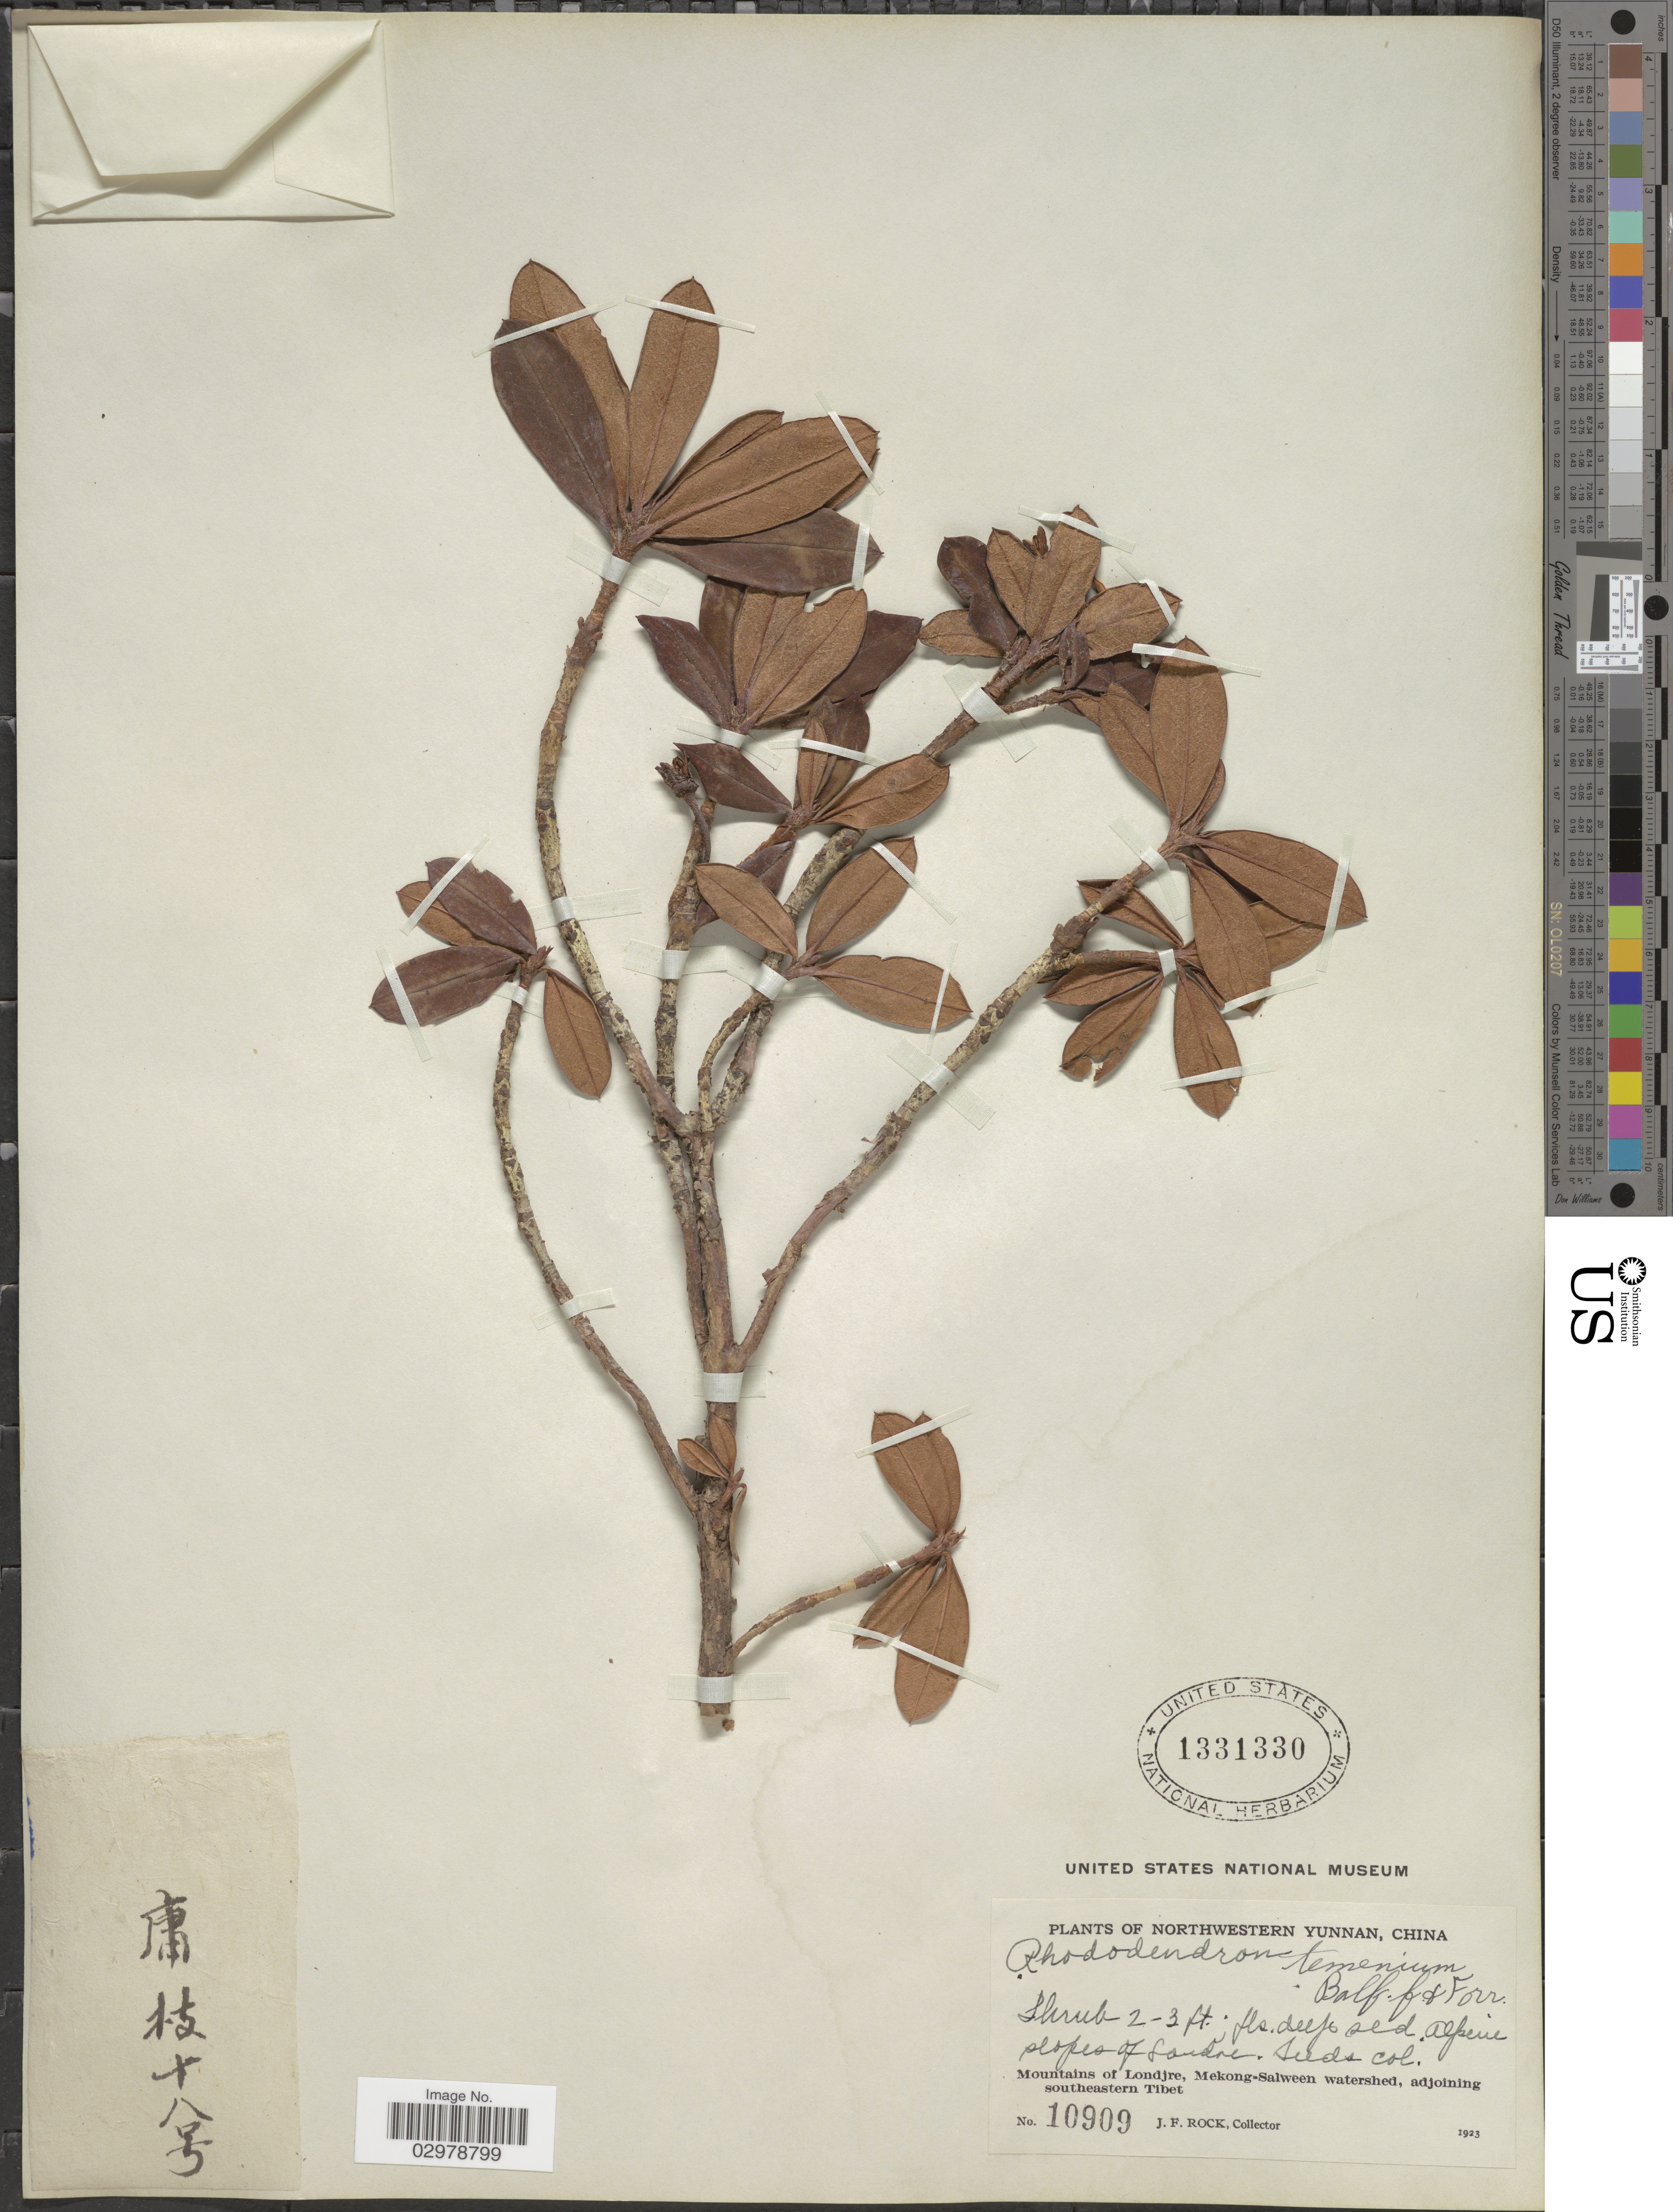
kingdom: Plantae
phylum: Tracheophyta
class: Magnoliopsida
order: Ericales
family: Ericaceae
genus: Rhododendron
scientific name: Rhododendron temenium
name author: Balf. f. & Forrest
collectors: J. Rock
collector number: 10909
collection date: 1923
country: China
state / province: Yunnan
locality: Northwestern Yunnan. Alpine slopes of Londre. Mountains of Londjre, Mekong-Salween watershed, adjoining southeastern Tibet.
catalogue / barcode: US 1331330